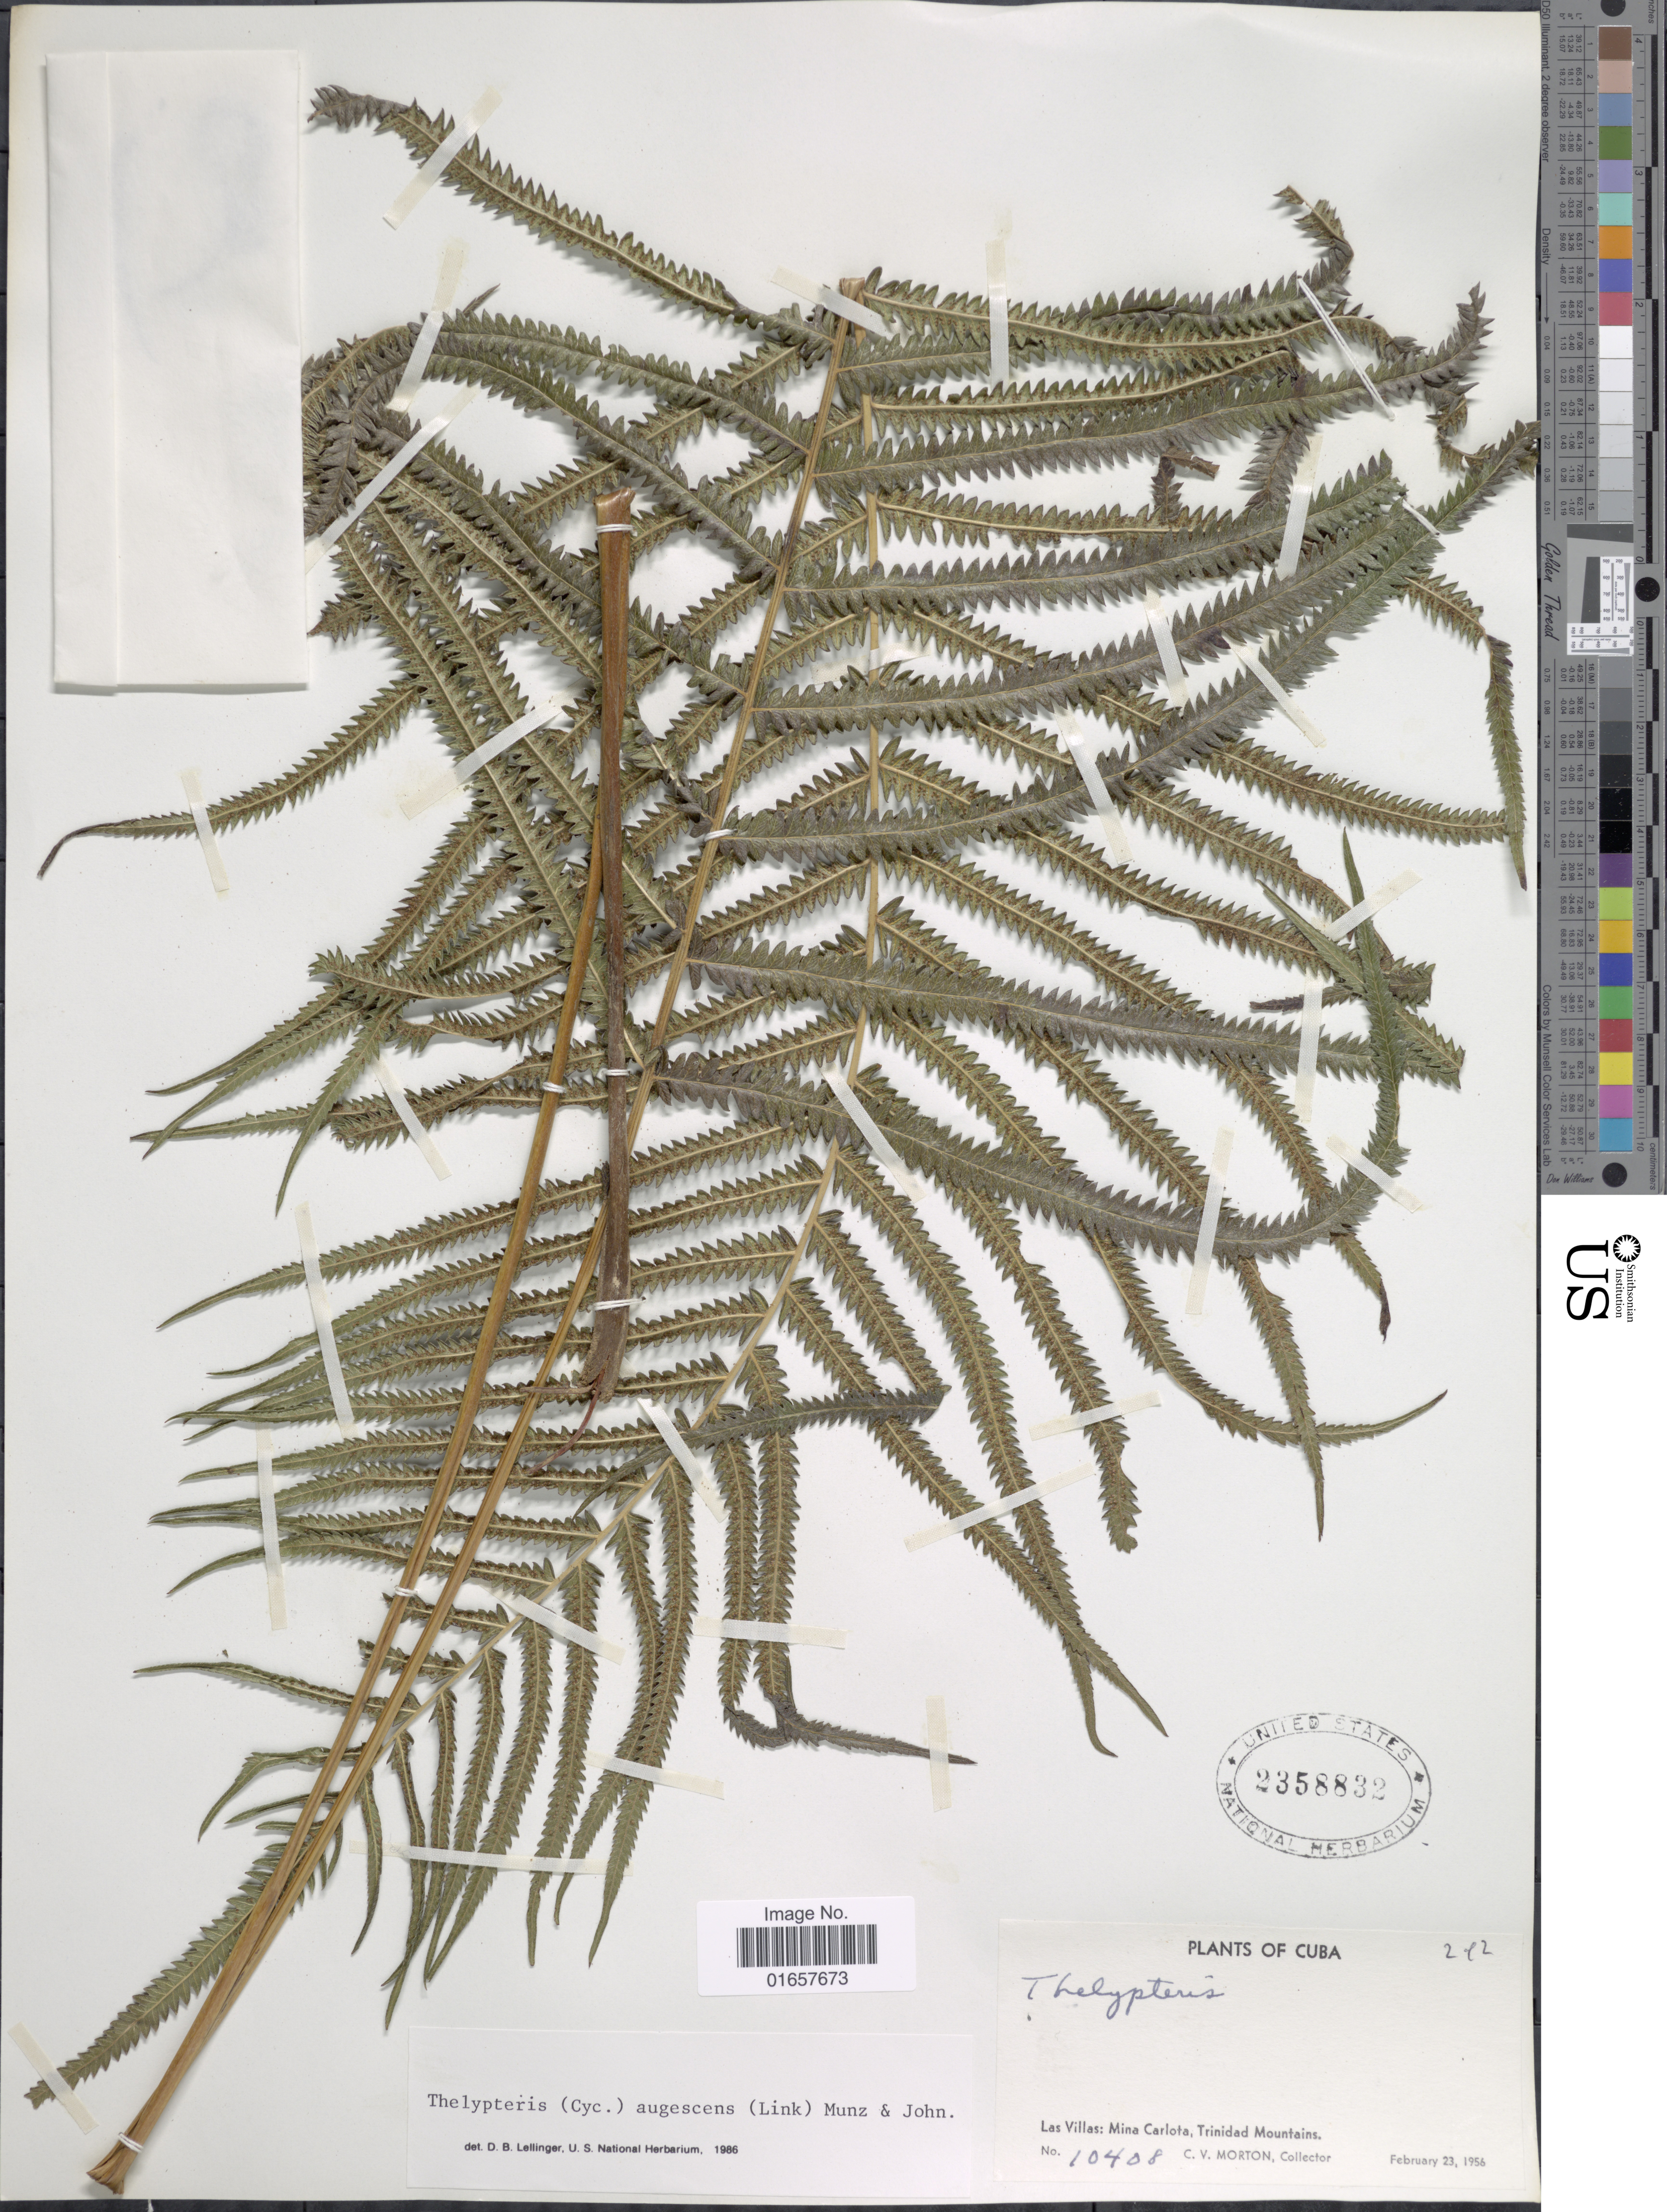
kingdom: Plantae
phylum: Tracheophyta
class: Polypodiopsida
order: Polypodiales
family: Thelypteridaceae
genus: Christella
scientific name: Christella augescens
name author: (Link) Pic. Serm.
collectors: C. V. Morton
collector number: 10408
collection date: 1956-02-23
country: Cuba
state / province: Las Villas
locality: Cuba, Las Villas: Mina Carlota, Trinidad Mountains.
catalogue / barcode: US 2358832